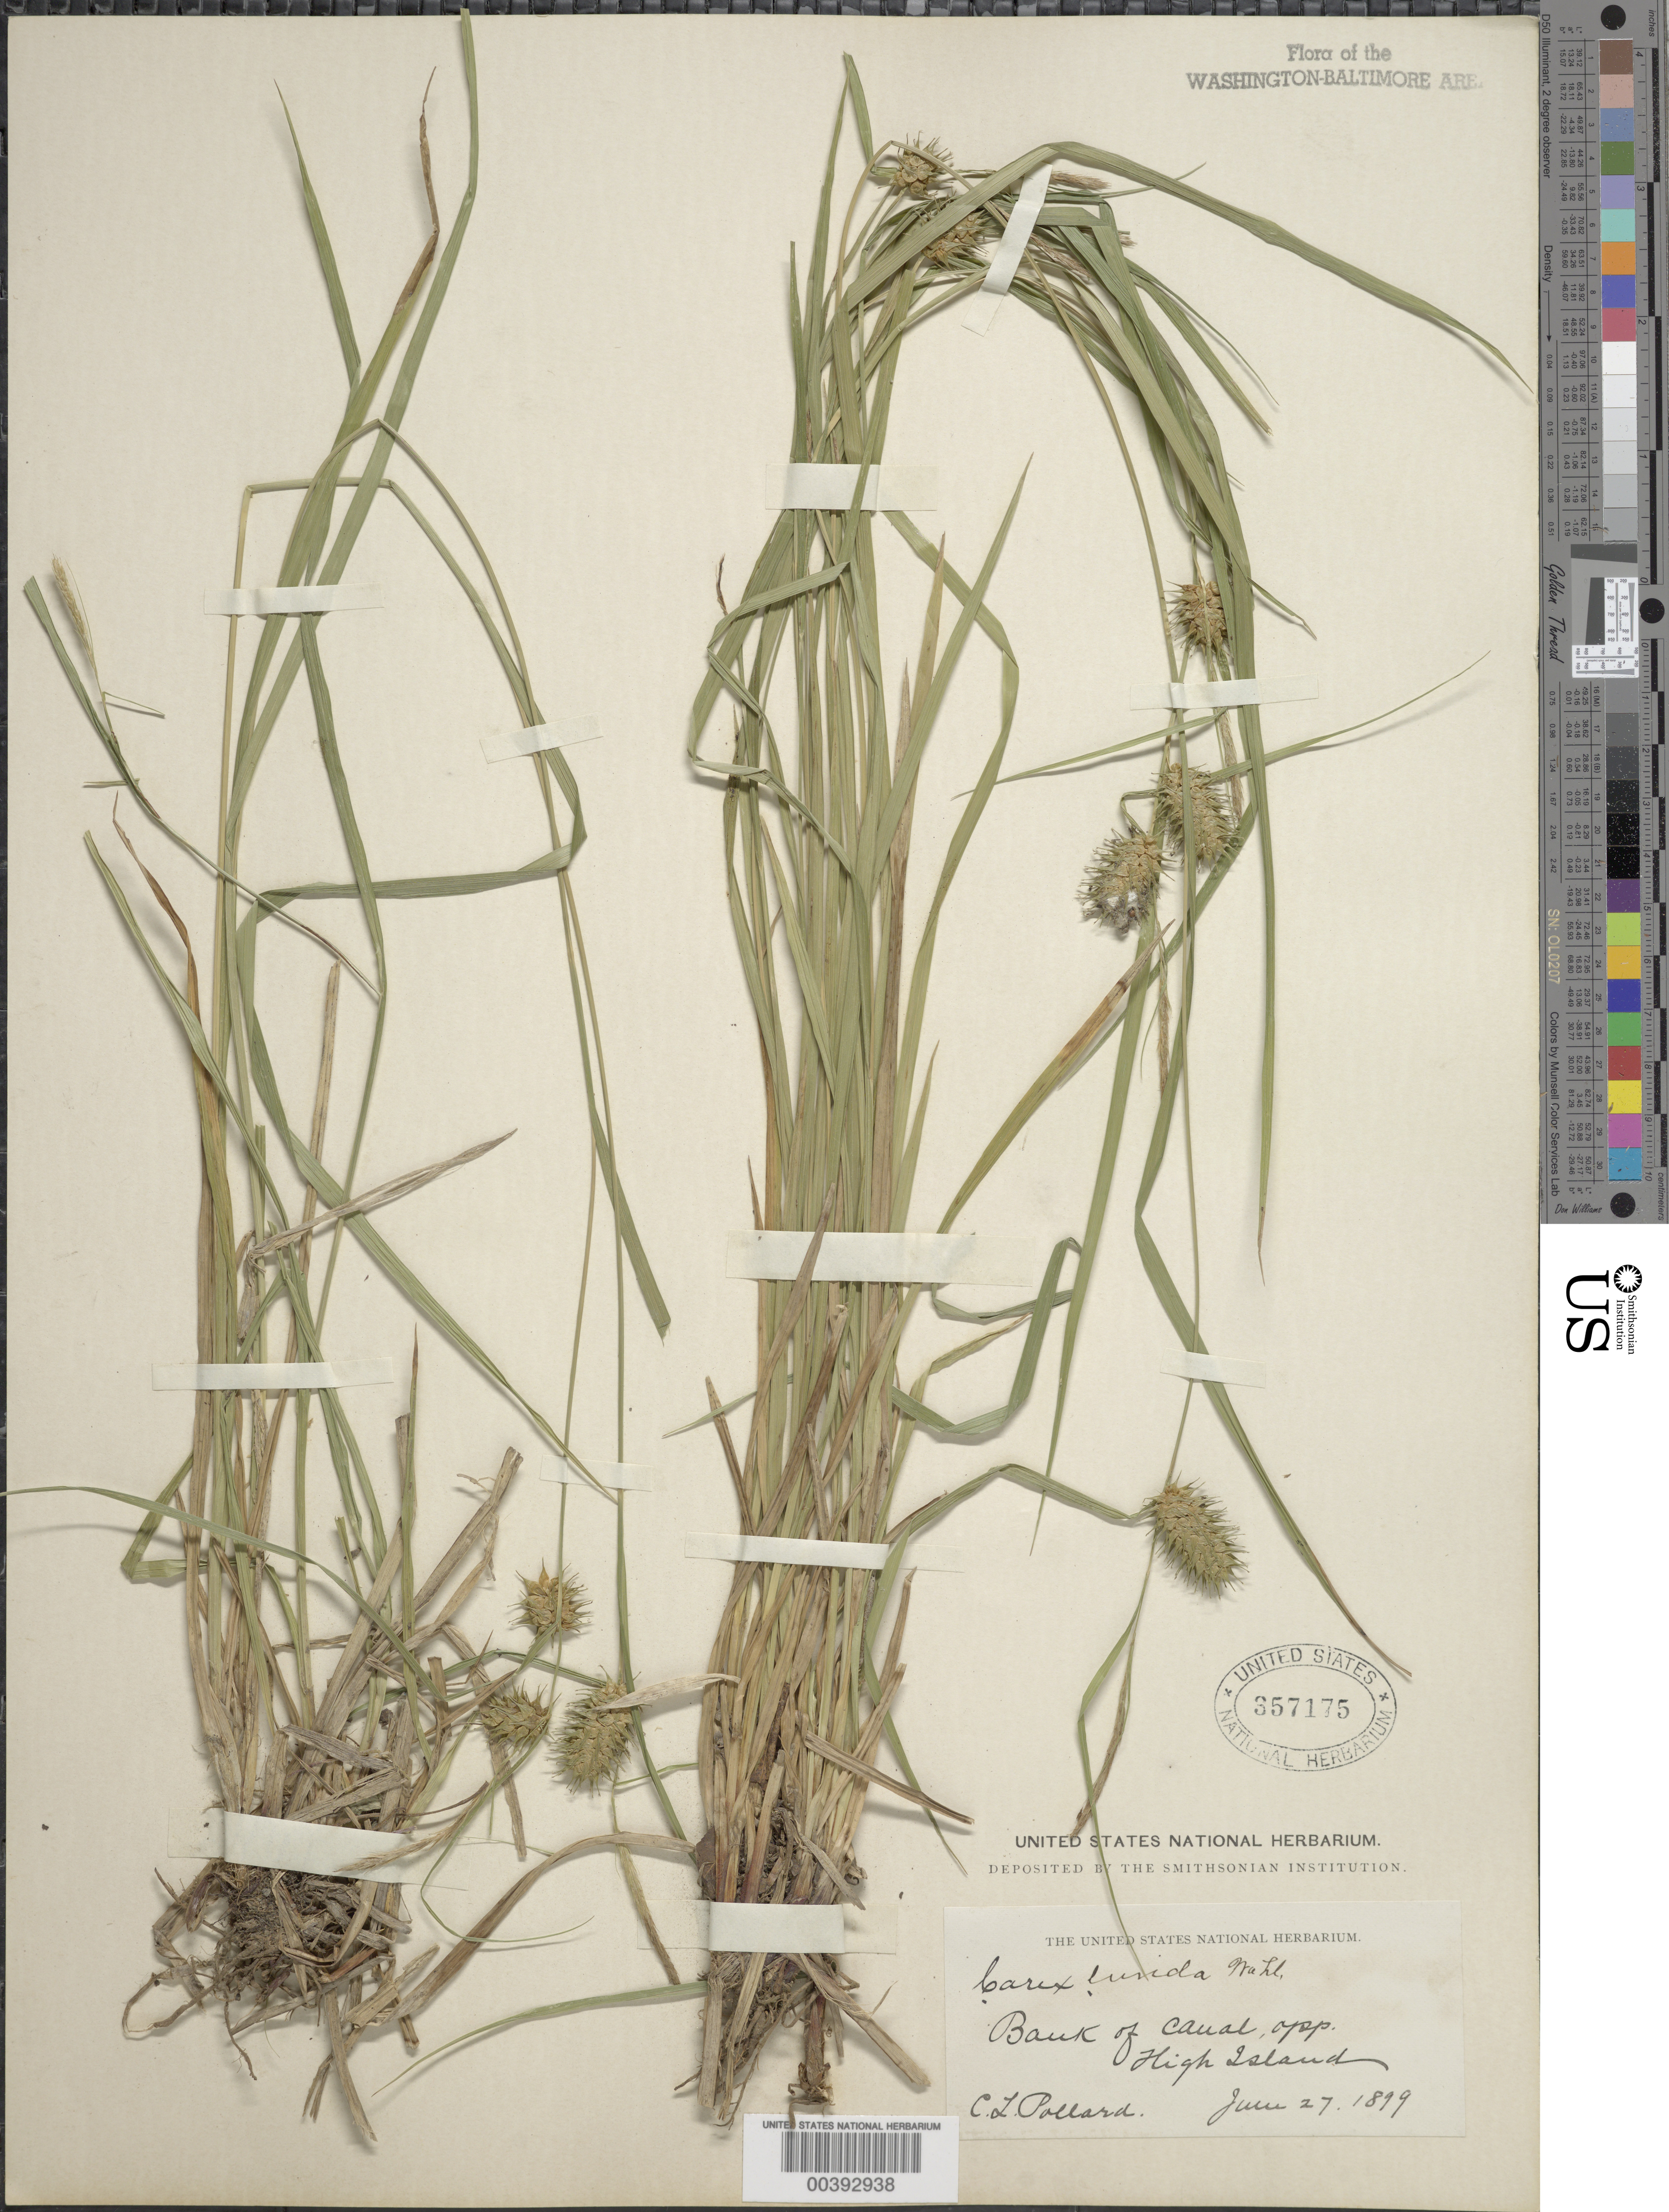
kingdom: Plantae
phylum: Tracheophyta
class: Liliopsida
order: Poales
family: Cyperaceae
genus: Carex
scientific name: Carex lurida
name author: Wahlenb.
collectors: C. Alllard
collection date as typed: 27 Jun 1899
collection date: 1899-06-27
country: United States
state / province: Maryland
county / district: Montgomery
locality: C. & O. Canal, opposite High Island C. & O. Canal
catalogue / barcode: US 357175